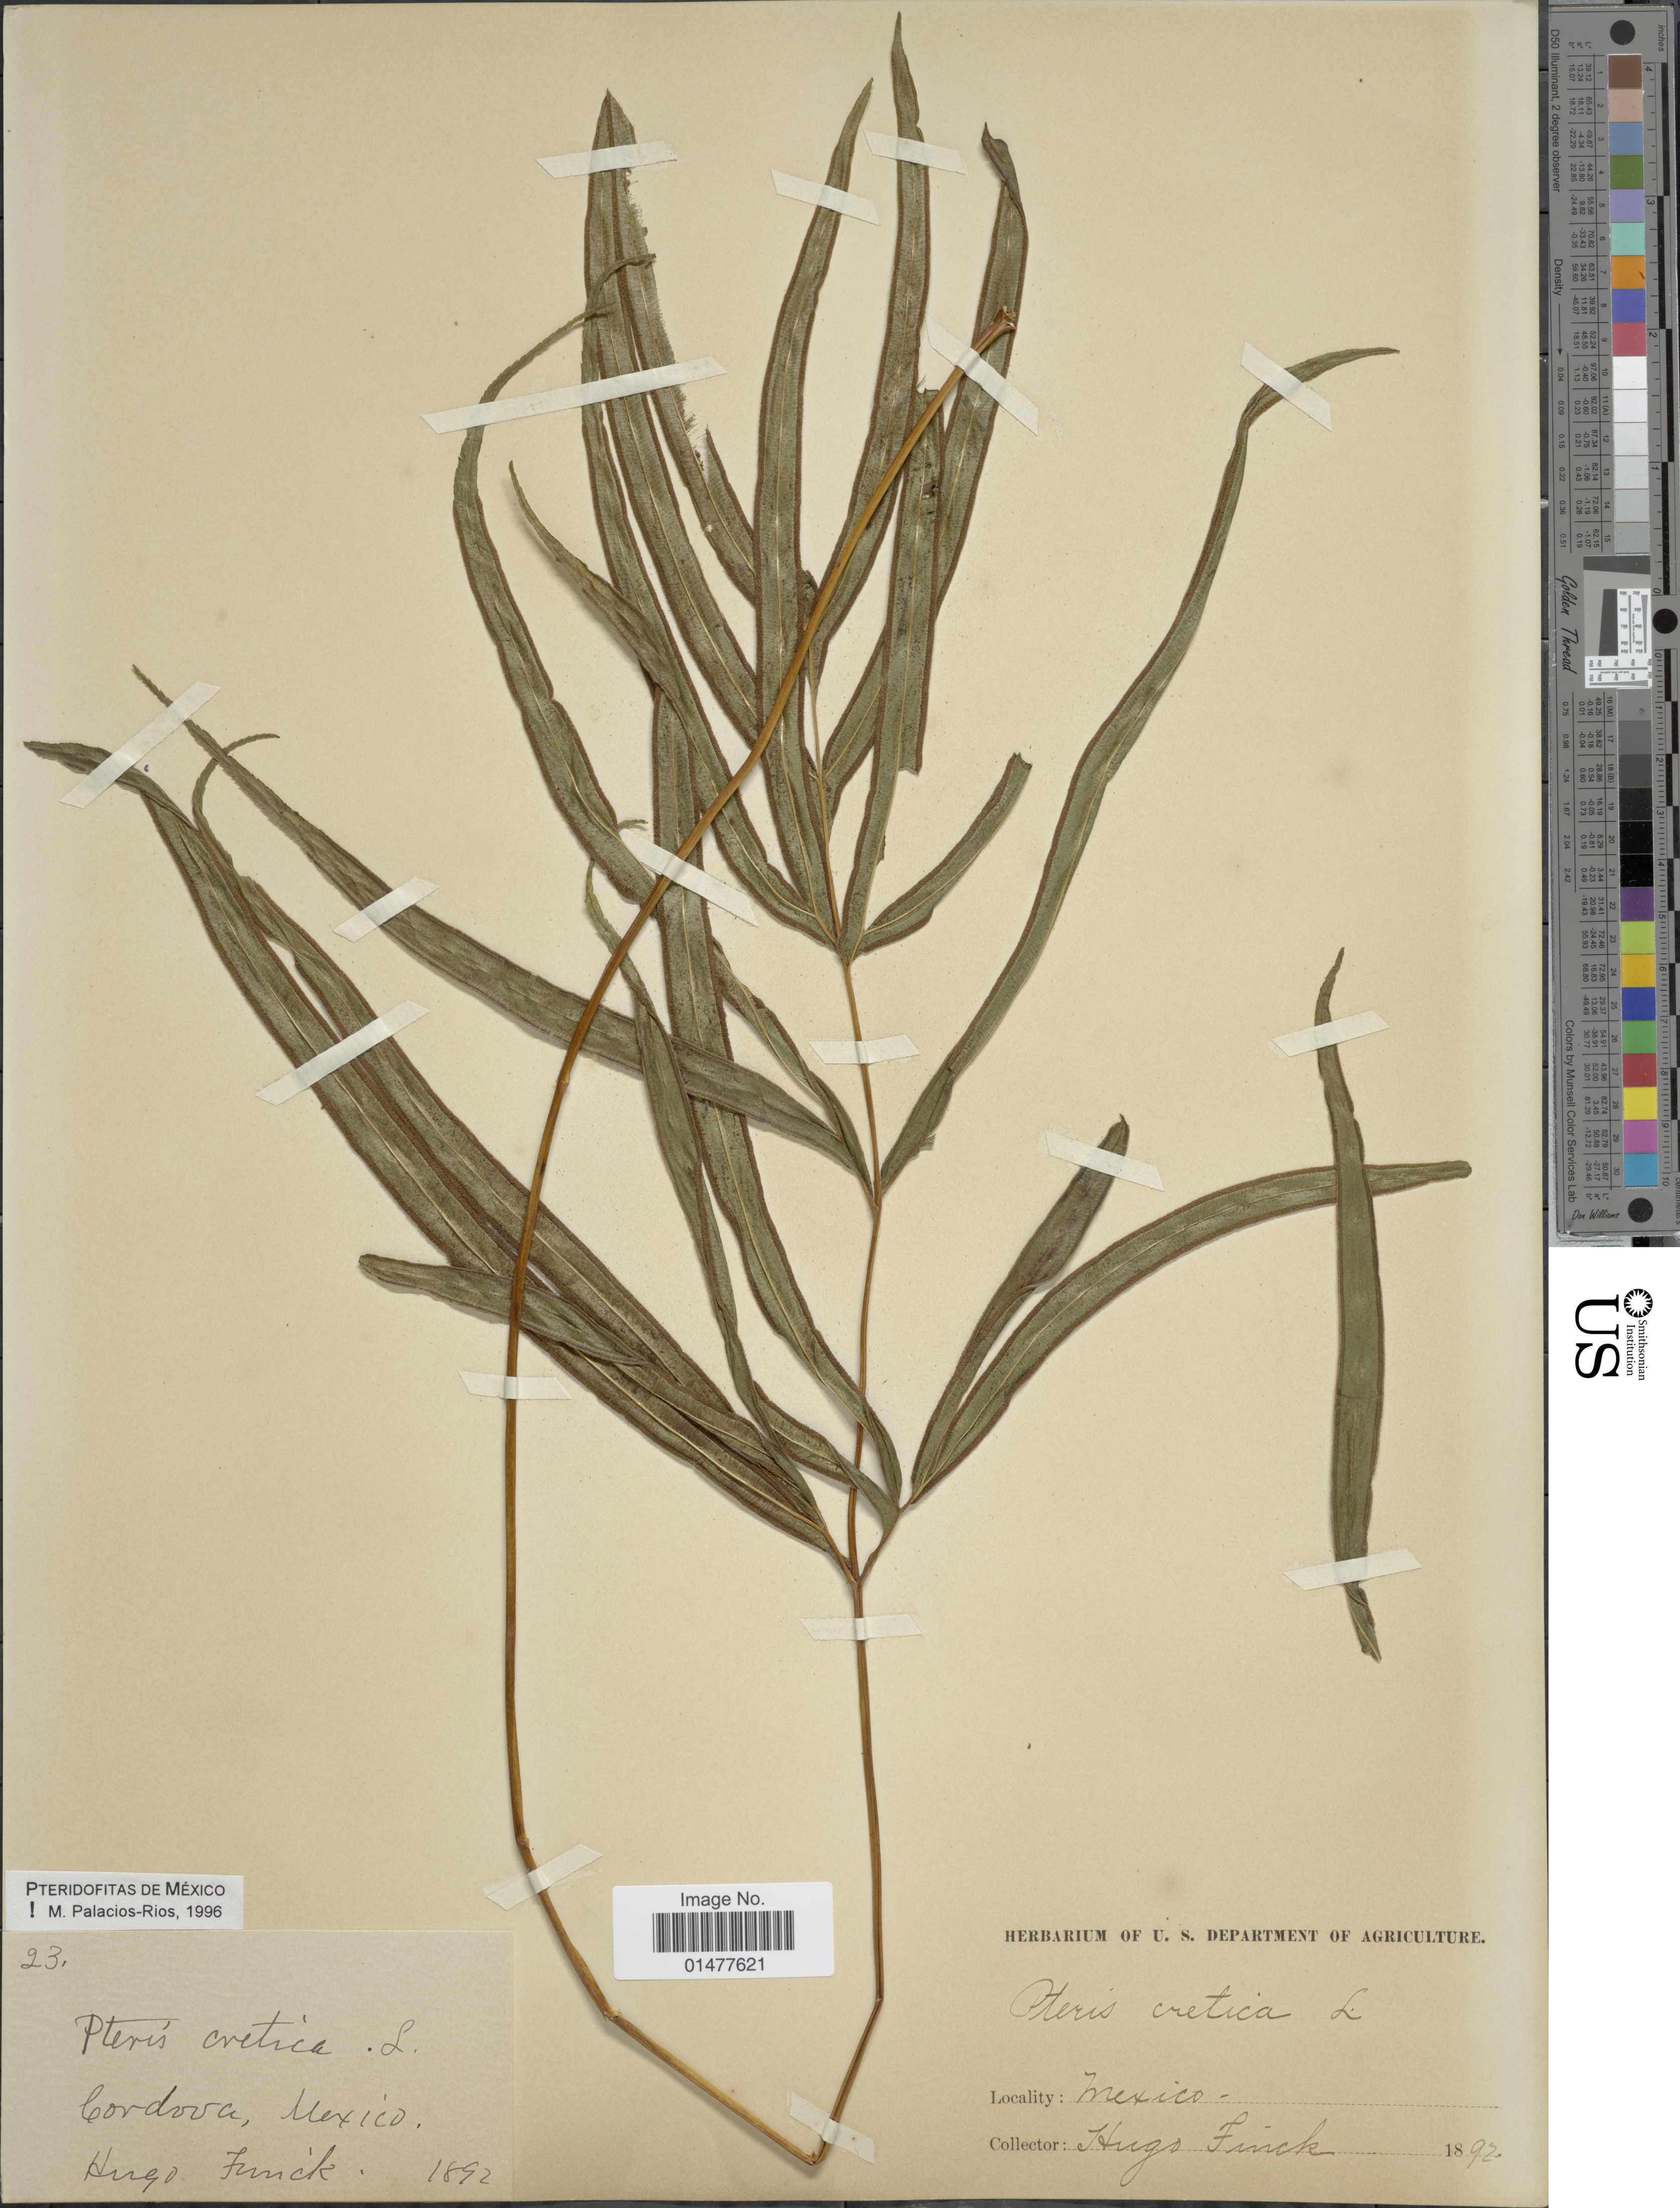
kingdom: Plantae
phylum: Tracheophyta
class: Polypodiopsida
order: Polypodiales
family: Pteridaceae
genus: Pteris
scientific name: Pteris cretica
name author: L.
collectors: H. Fink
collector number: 23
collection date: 1892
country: Mexico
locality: Cordova.